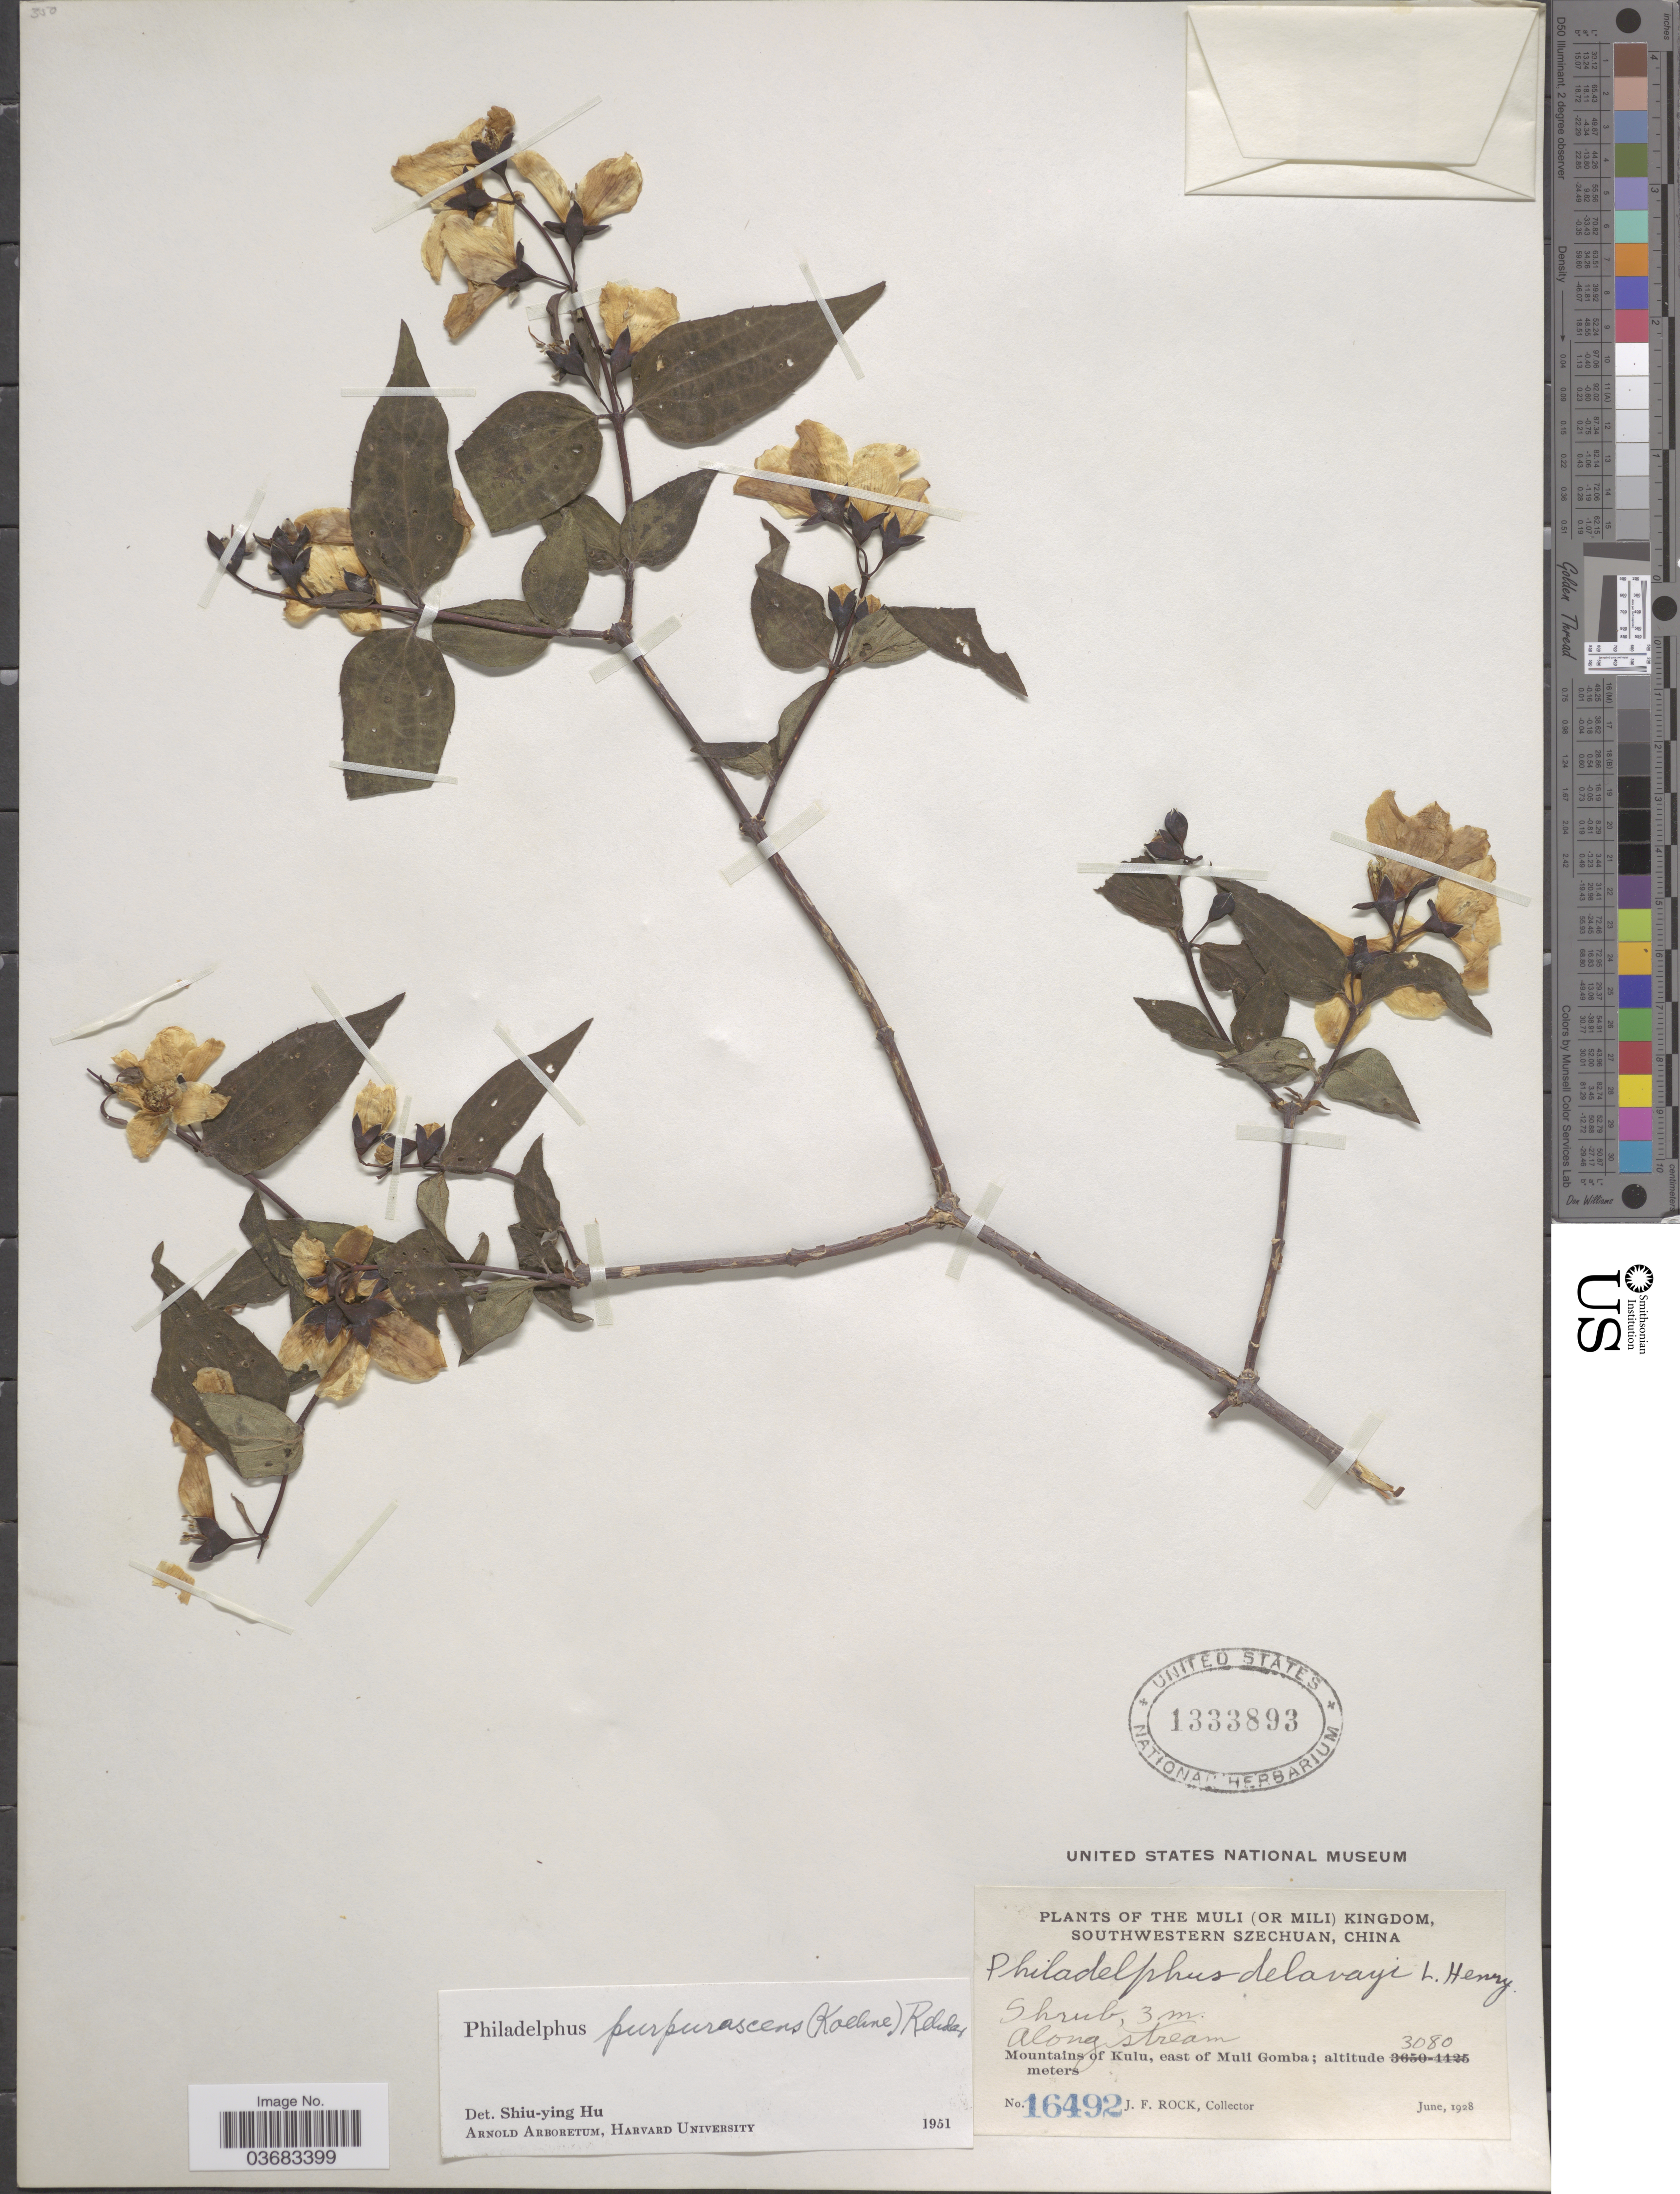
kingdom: Plantae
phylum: Tracheophyta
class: Magnoliopsida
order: Cornales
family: Hydrangeaceae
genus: Philadelphus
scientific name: Philadelphus purpurascens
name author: (Koehne) Rehder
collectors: J. Rock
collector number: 16492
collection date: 1928-06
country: China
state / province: Sichuan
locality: The Muli (or Mili) Kingdom. Southwestern Szechuan. Mountains of Kulu, east of Muli Gomba.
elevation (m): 3080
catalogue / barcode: US 1333893